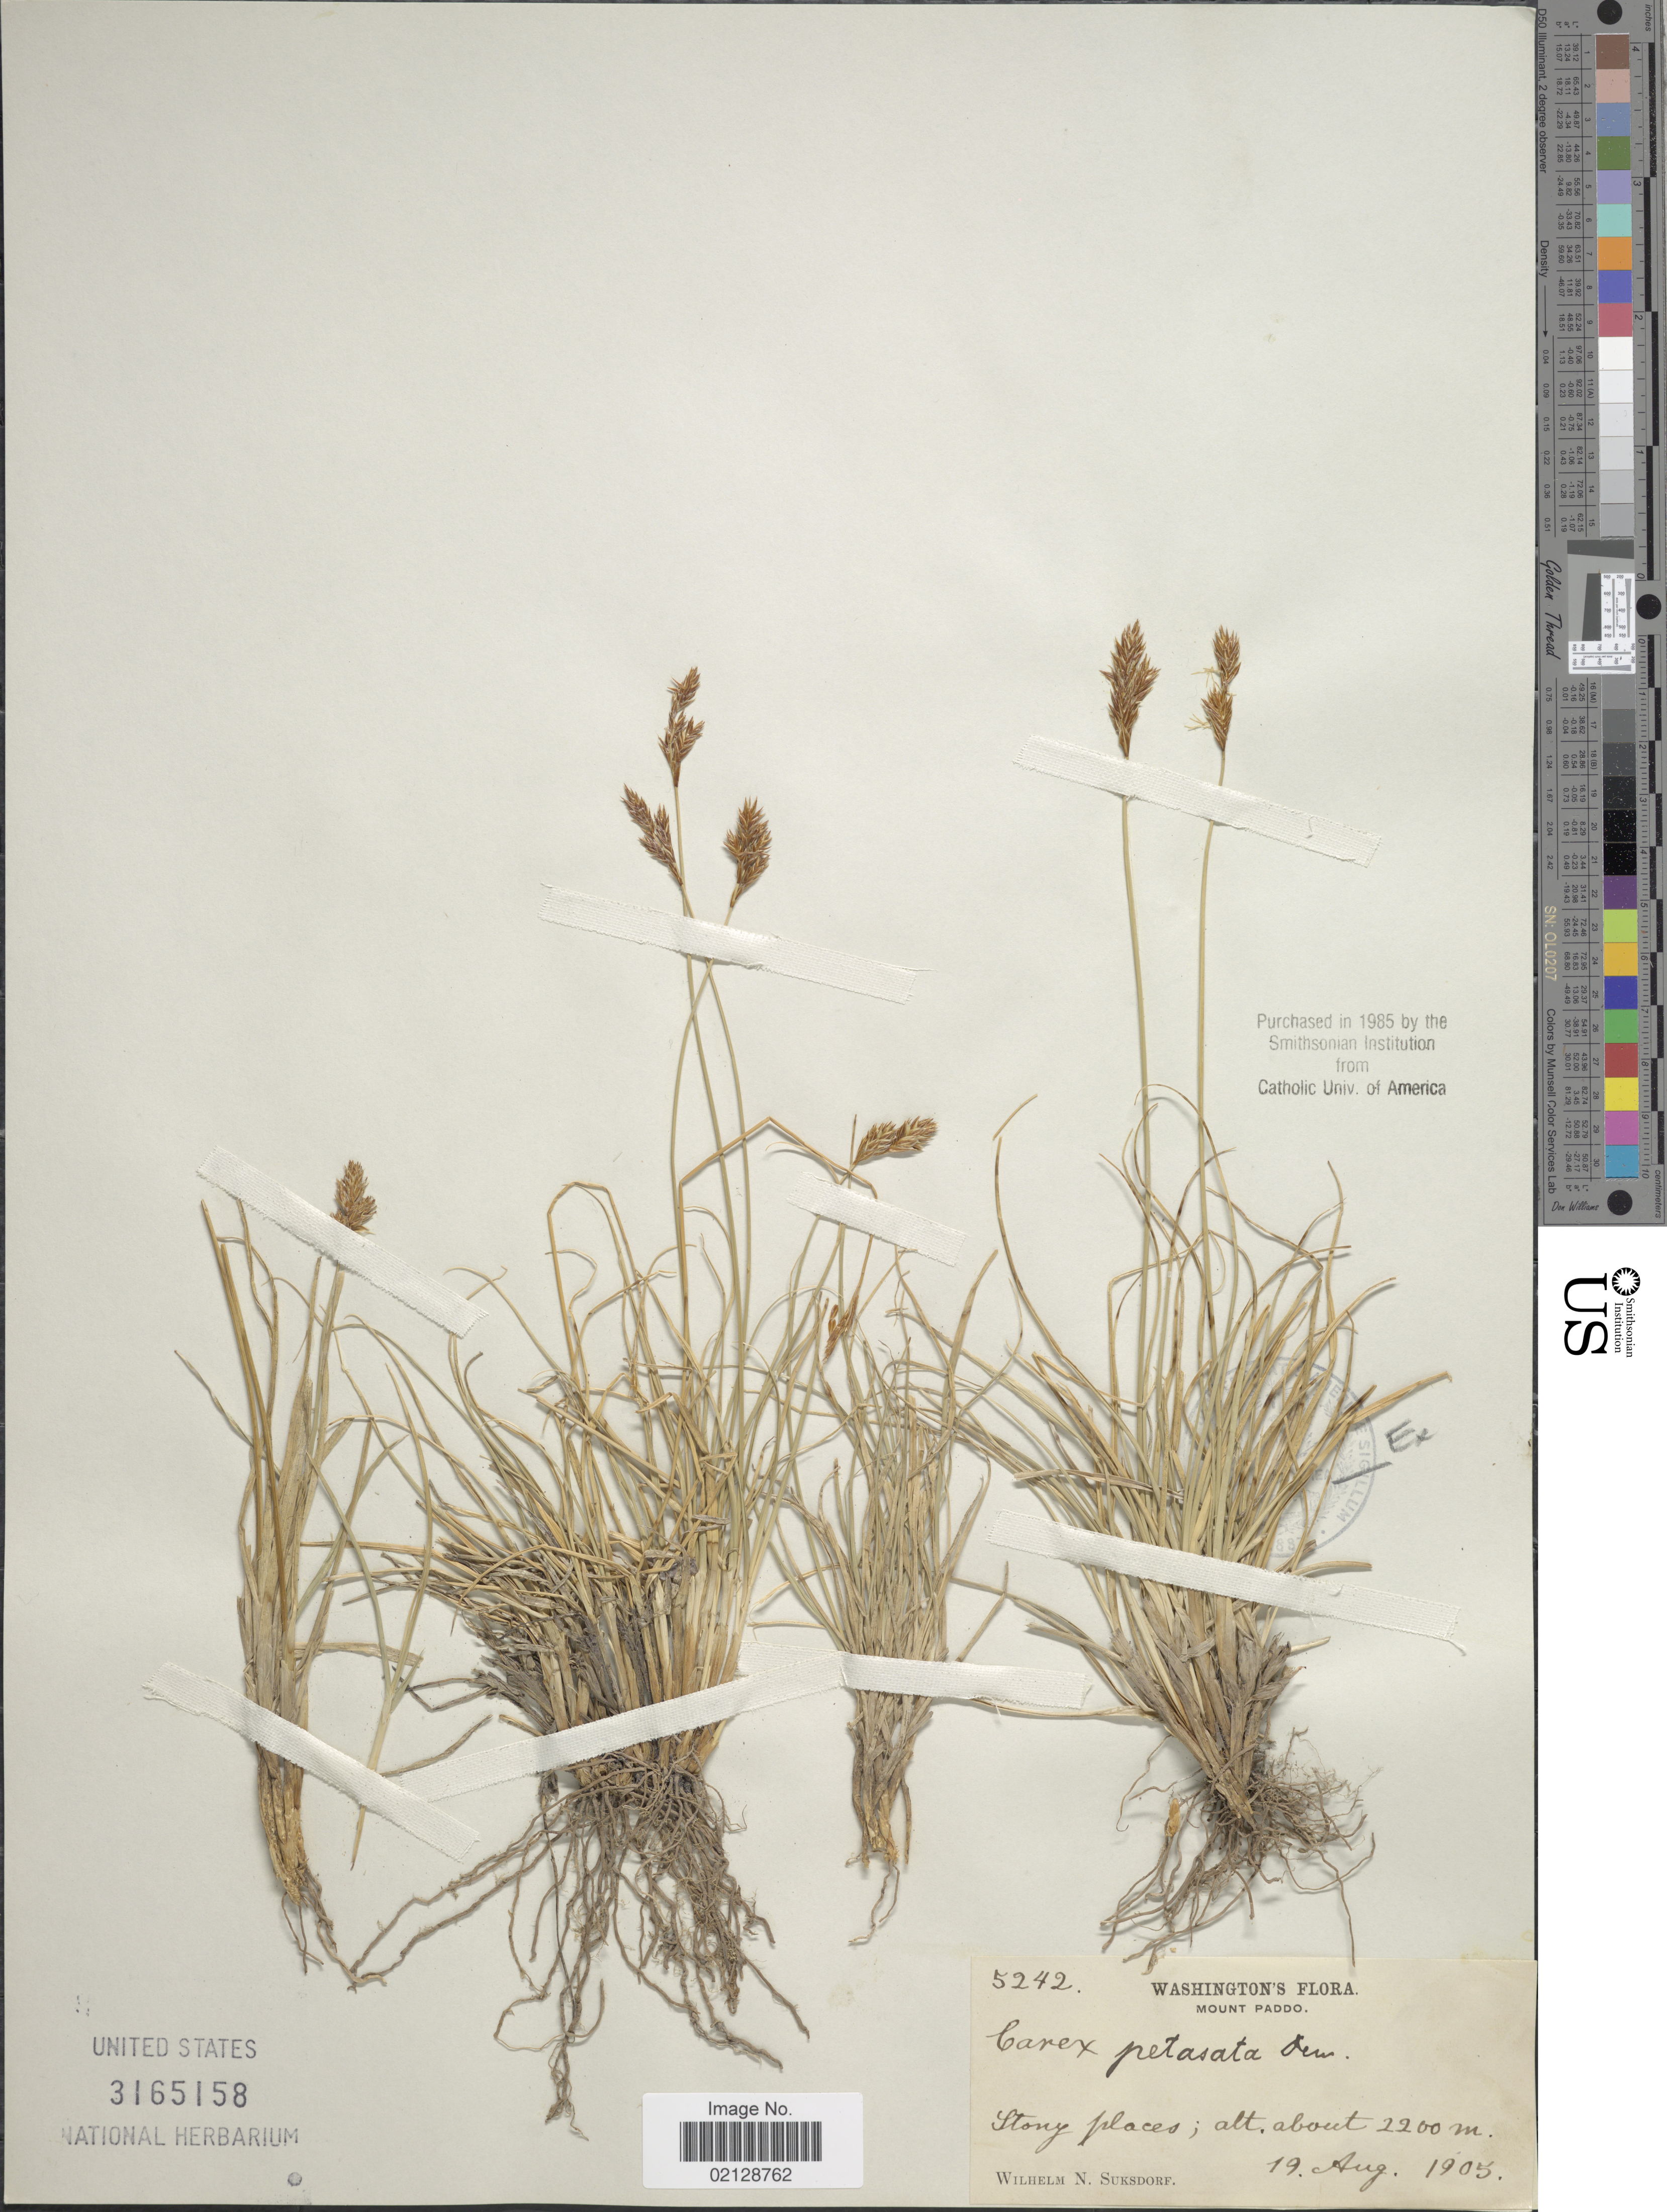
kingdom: Plantae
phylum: Tracheophyta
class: Liliopsida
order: Poales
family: Cyperaceae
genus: Carex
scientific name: Carex petasata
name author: Dewey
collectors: W. N. Suksdorf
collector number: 5242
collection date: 1905-08-19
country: United States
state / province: Washington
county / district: Skamania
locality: Mount Paddo, Stony places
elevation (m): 2200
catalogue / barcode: US 3165158